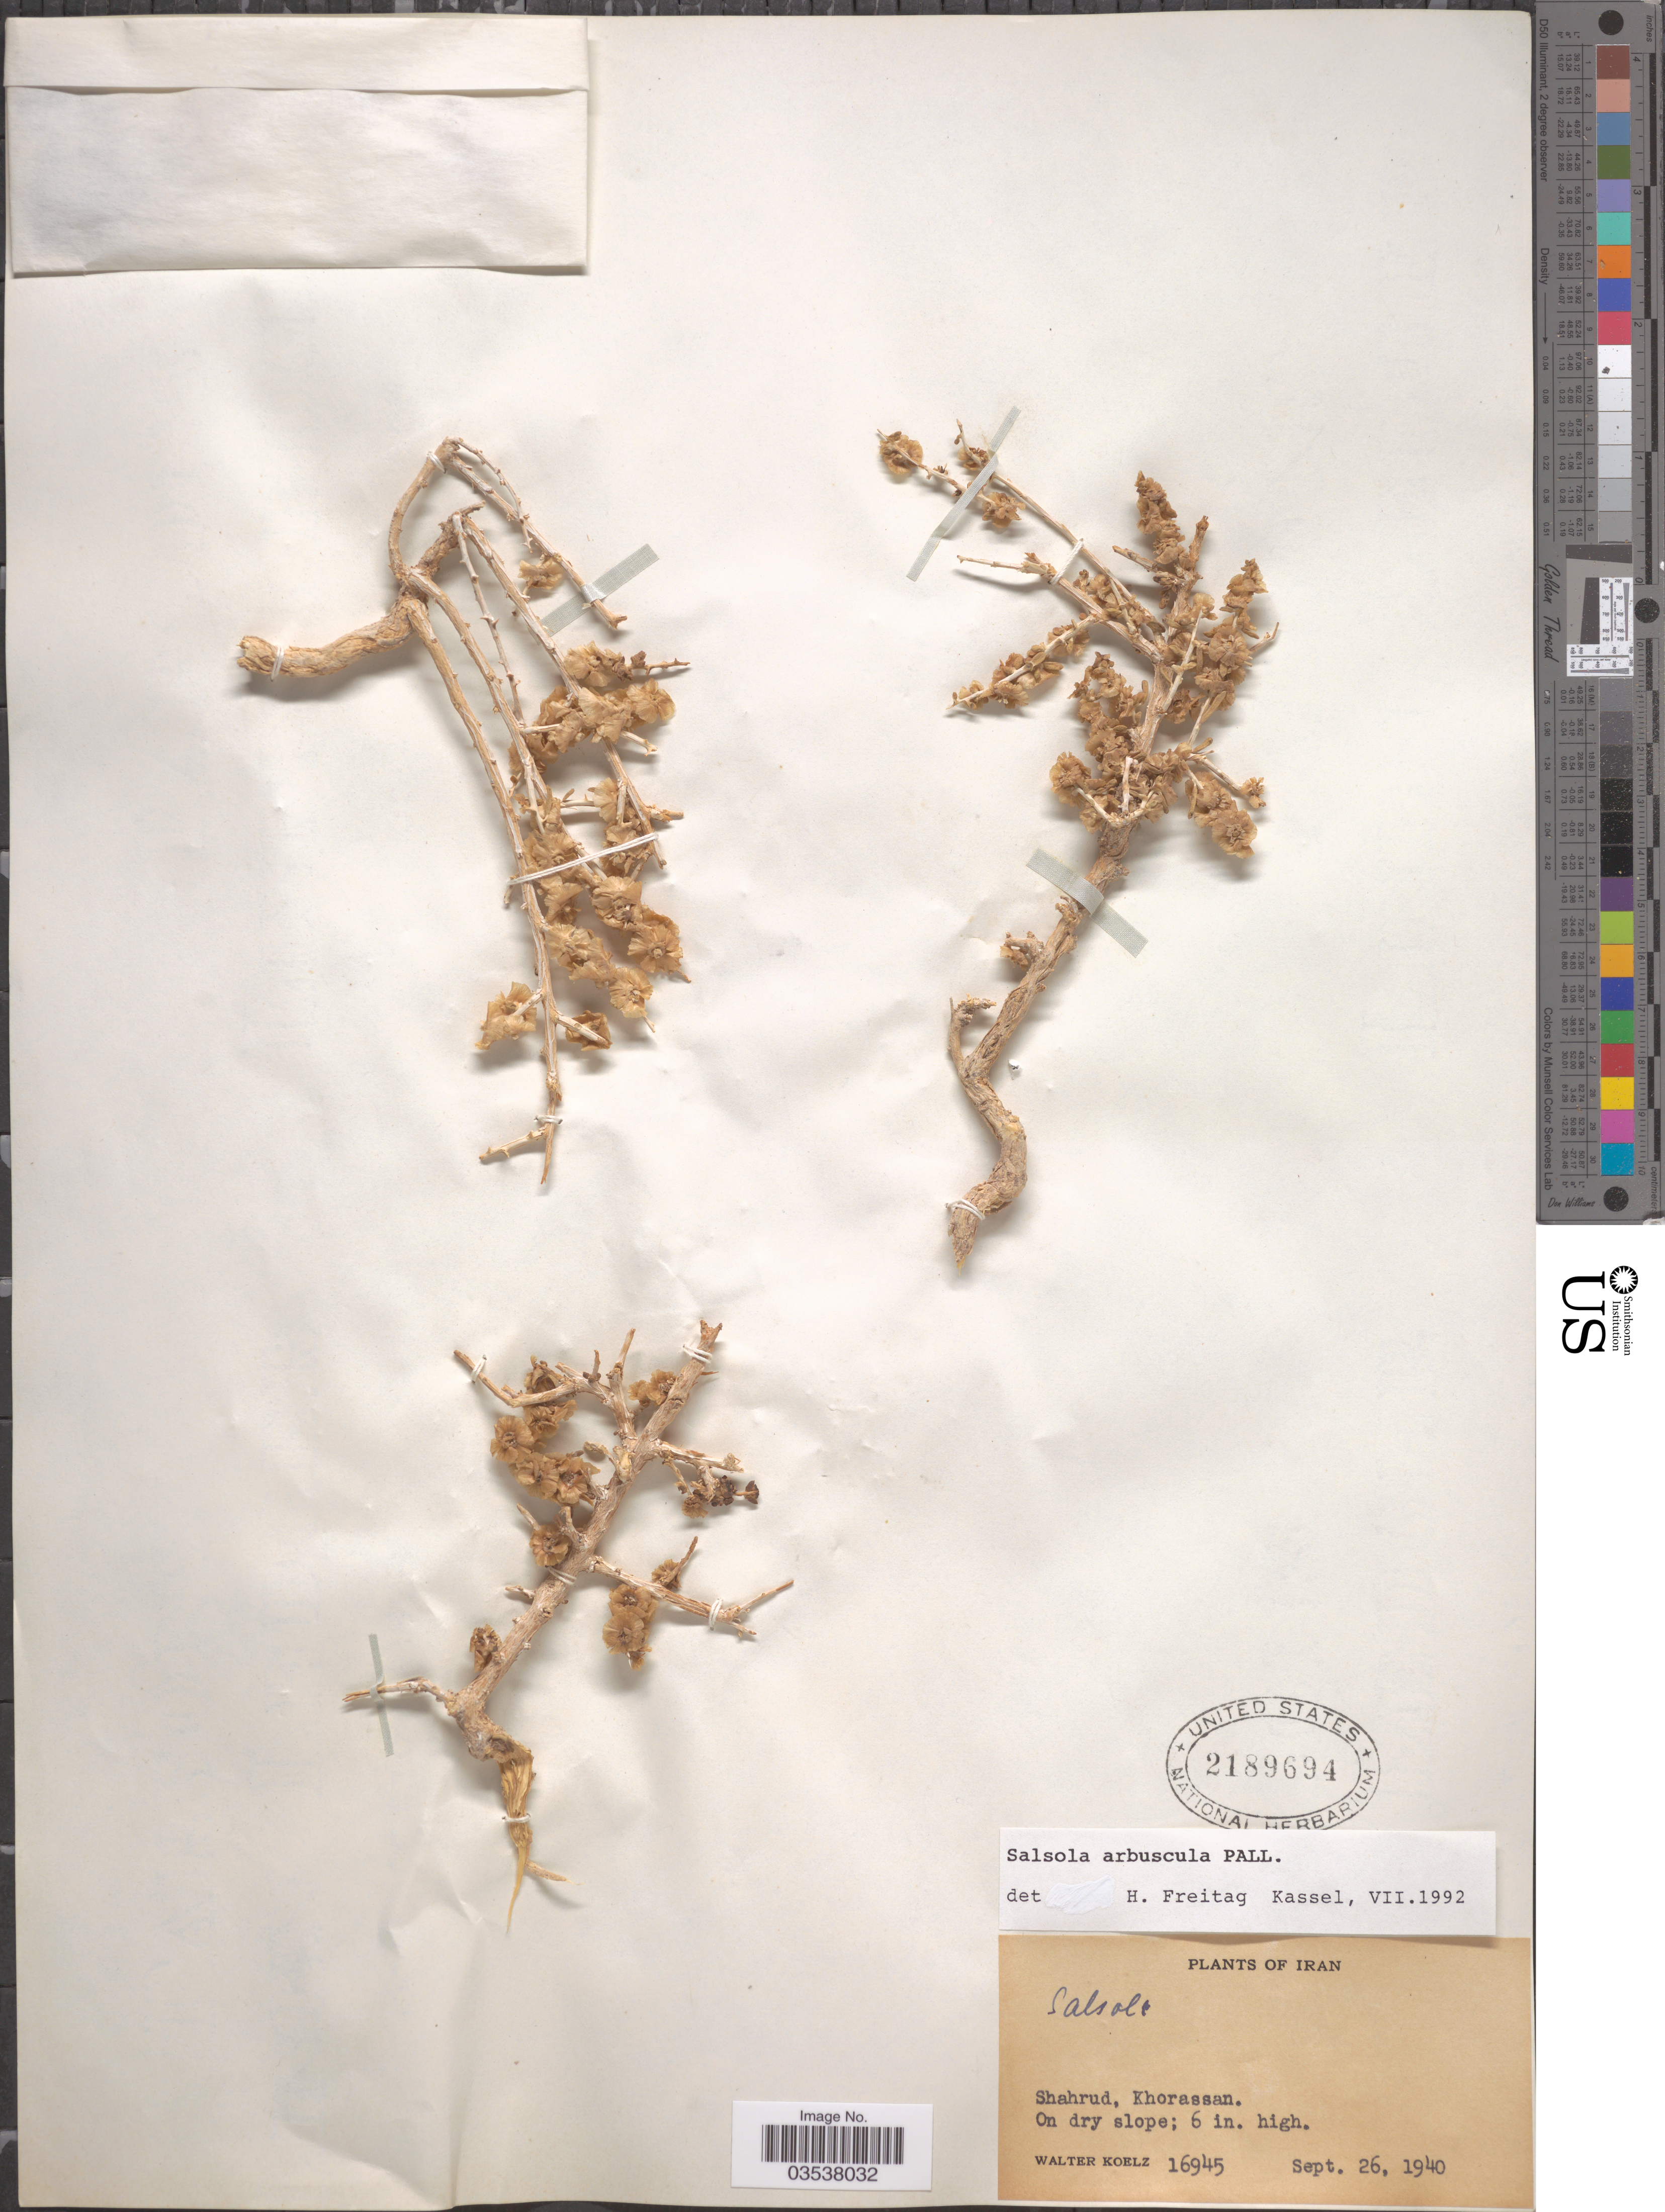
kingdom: Plantae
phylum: Tracheophyta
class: Magnoliopsida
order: Caryophyllales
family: Amaranthaceae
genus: Xylosalsola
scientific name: Xylosalsola arbuscula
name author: (Pall.) Tzvelev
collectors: W. N. Koelz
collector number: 16945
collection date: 1940-09-26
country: Iran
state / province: Khorasan [obsolete]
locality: Shahrud, Khorassan.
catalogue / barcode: US 2189694